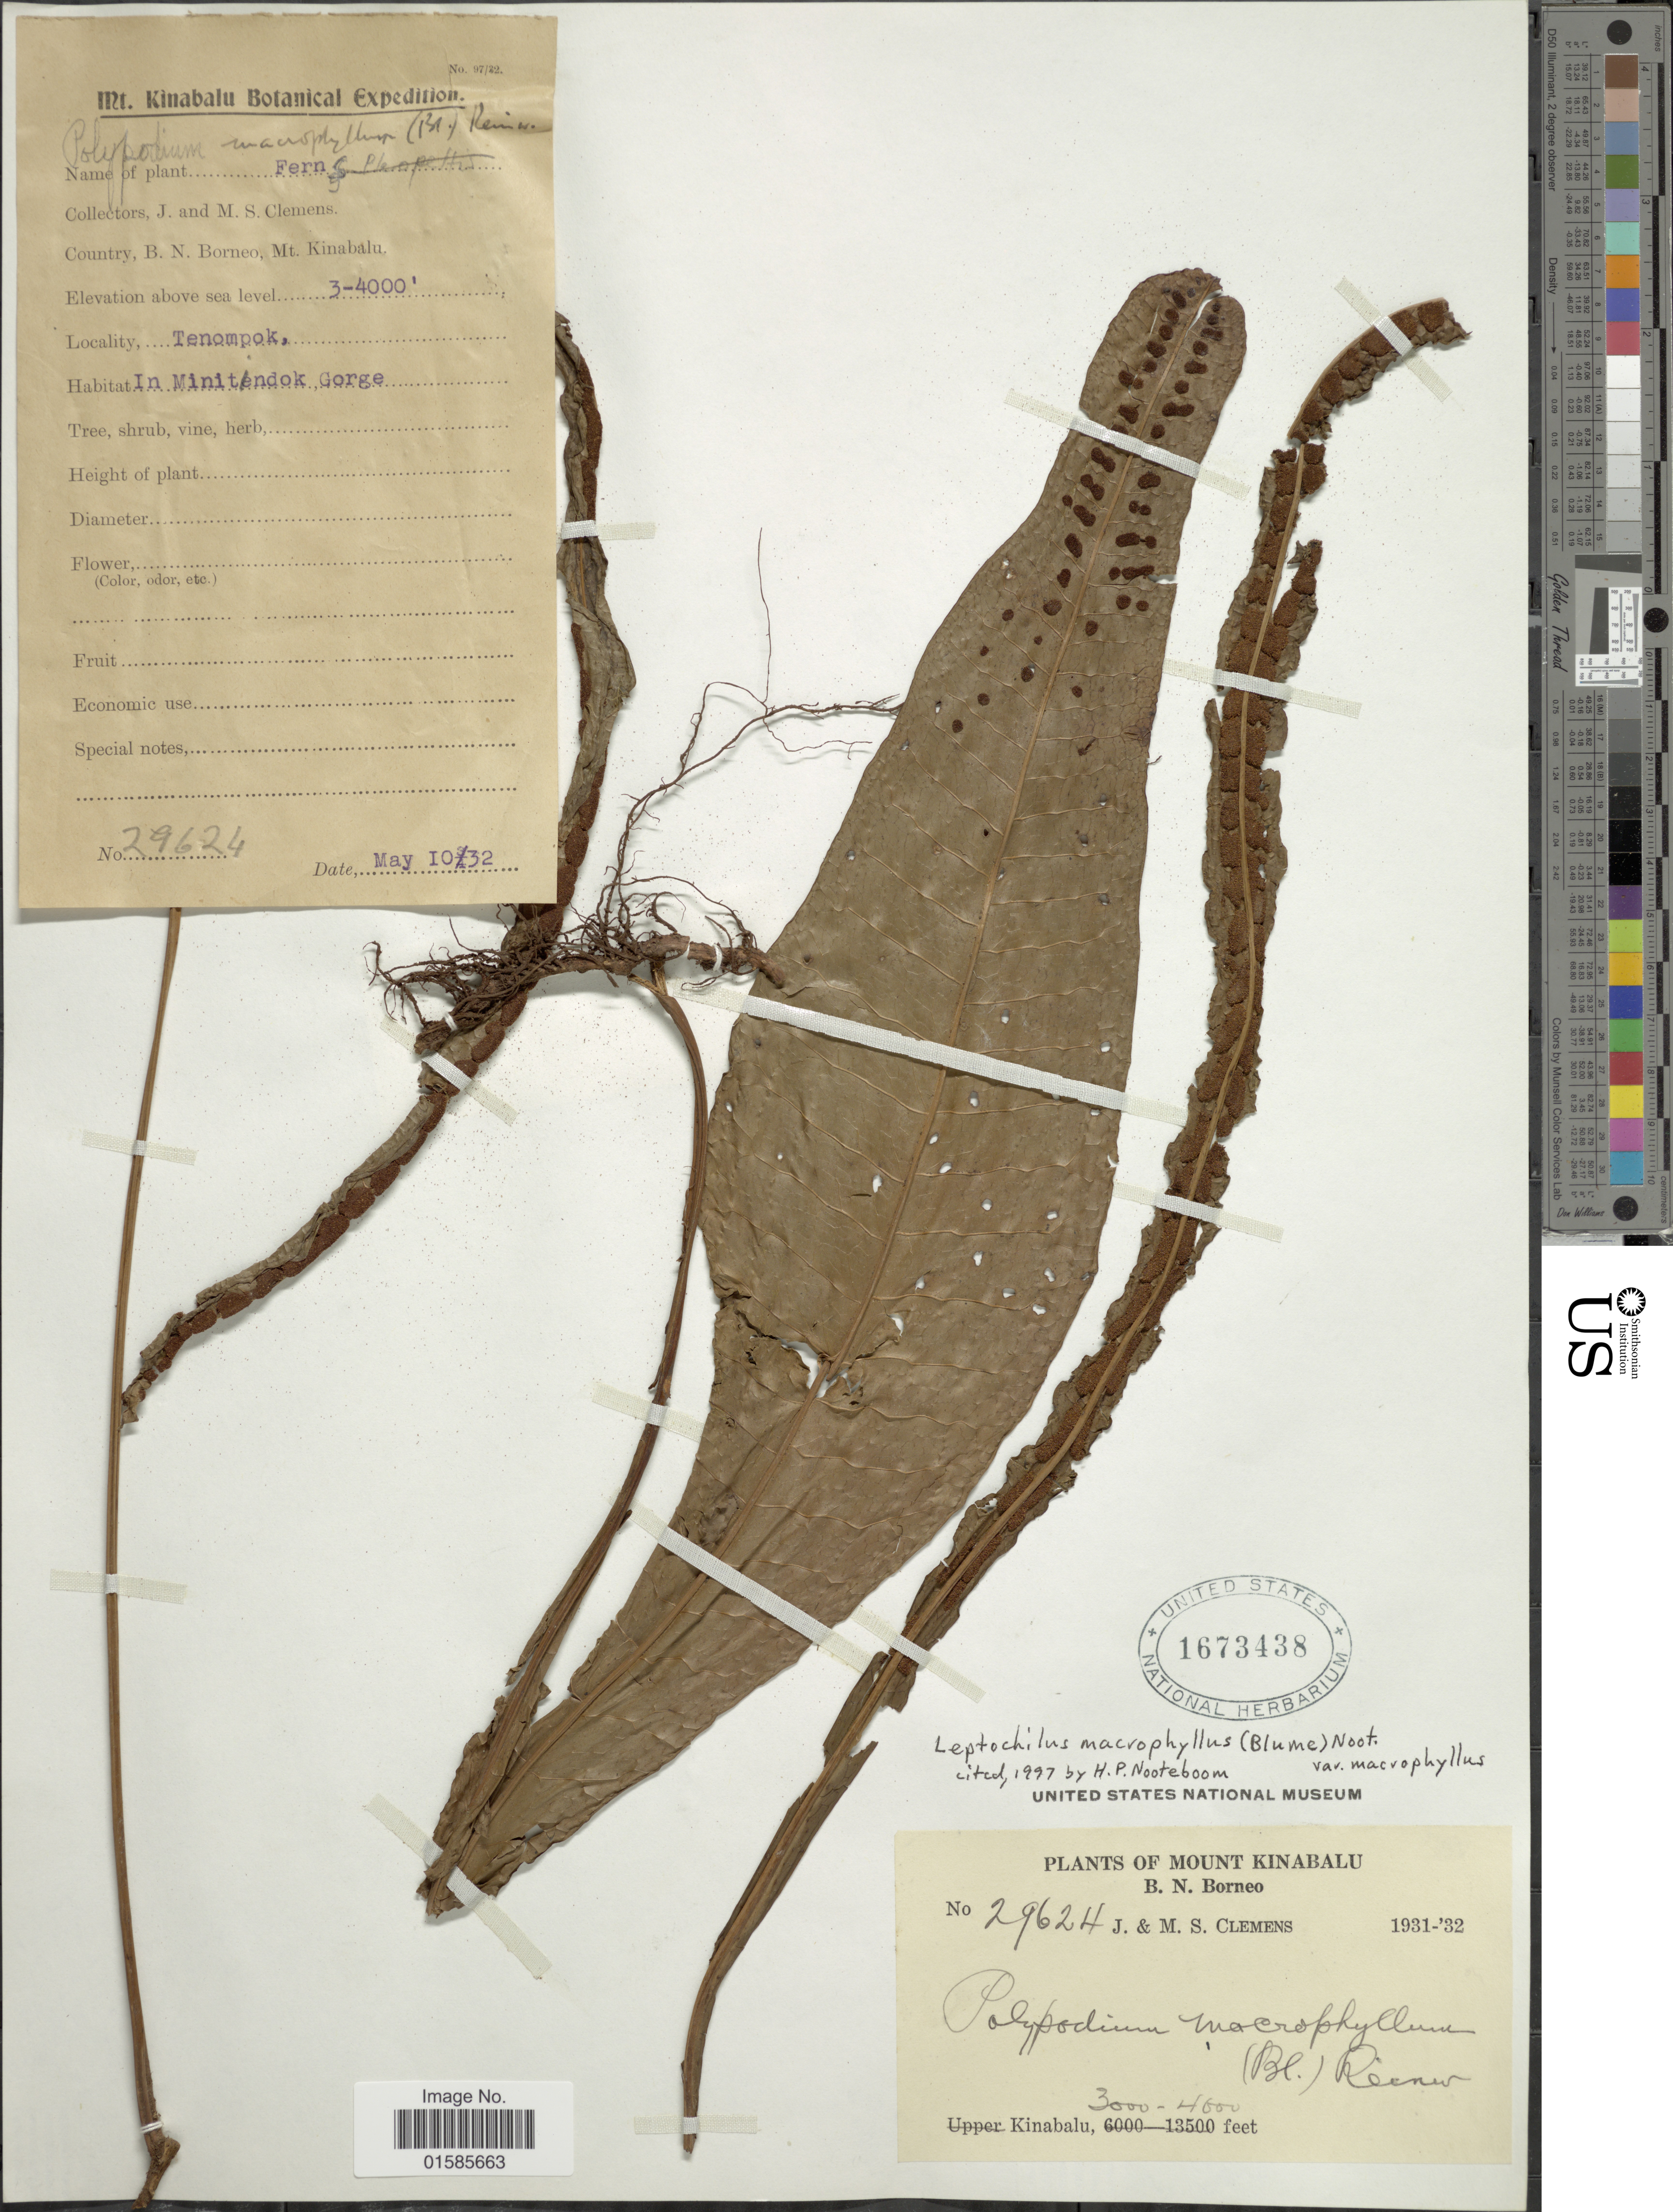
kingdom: Plantae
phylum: Tracheophyta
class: Polypodiopsida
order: Polypodiales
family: Polypodiaceae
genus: Leptochilus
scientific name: Leptochilus macrophyllus var. macrophyllus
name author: (Blume) Noot.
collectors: J. Clemens & M. S. Clemens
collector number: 29624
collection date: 1932-05-10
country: Malaysia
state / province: Sabah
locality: Mount Kinabalu, B.N. Borneo, Kinabalu, Tenompok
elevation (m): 914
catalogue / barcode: US 167343